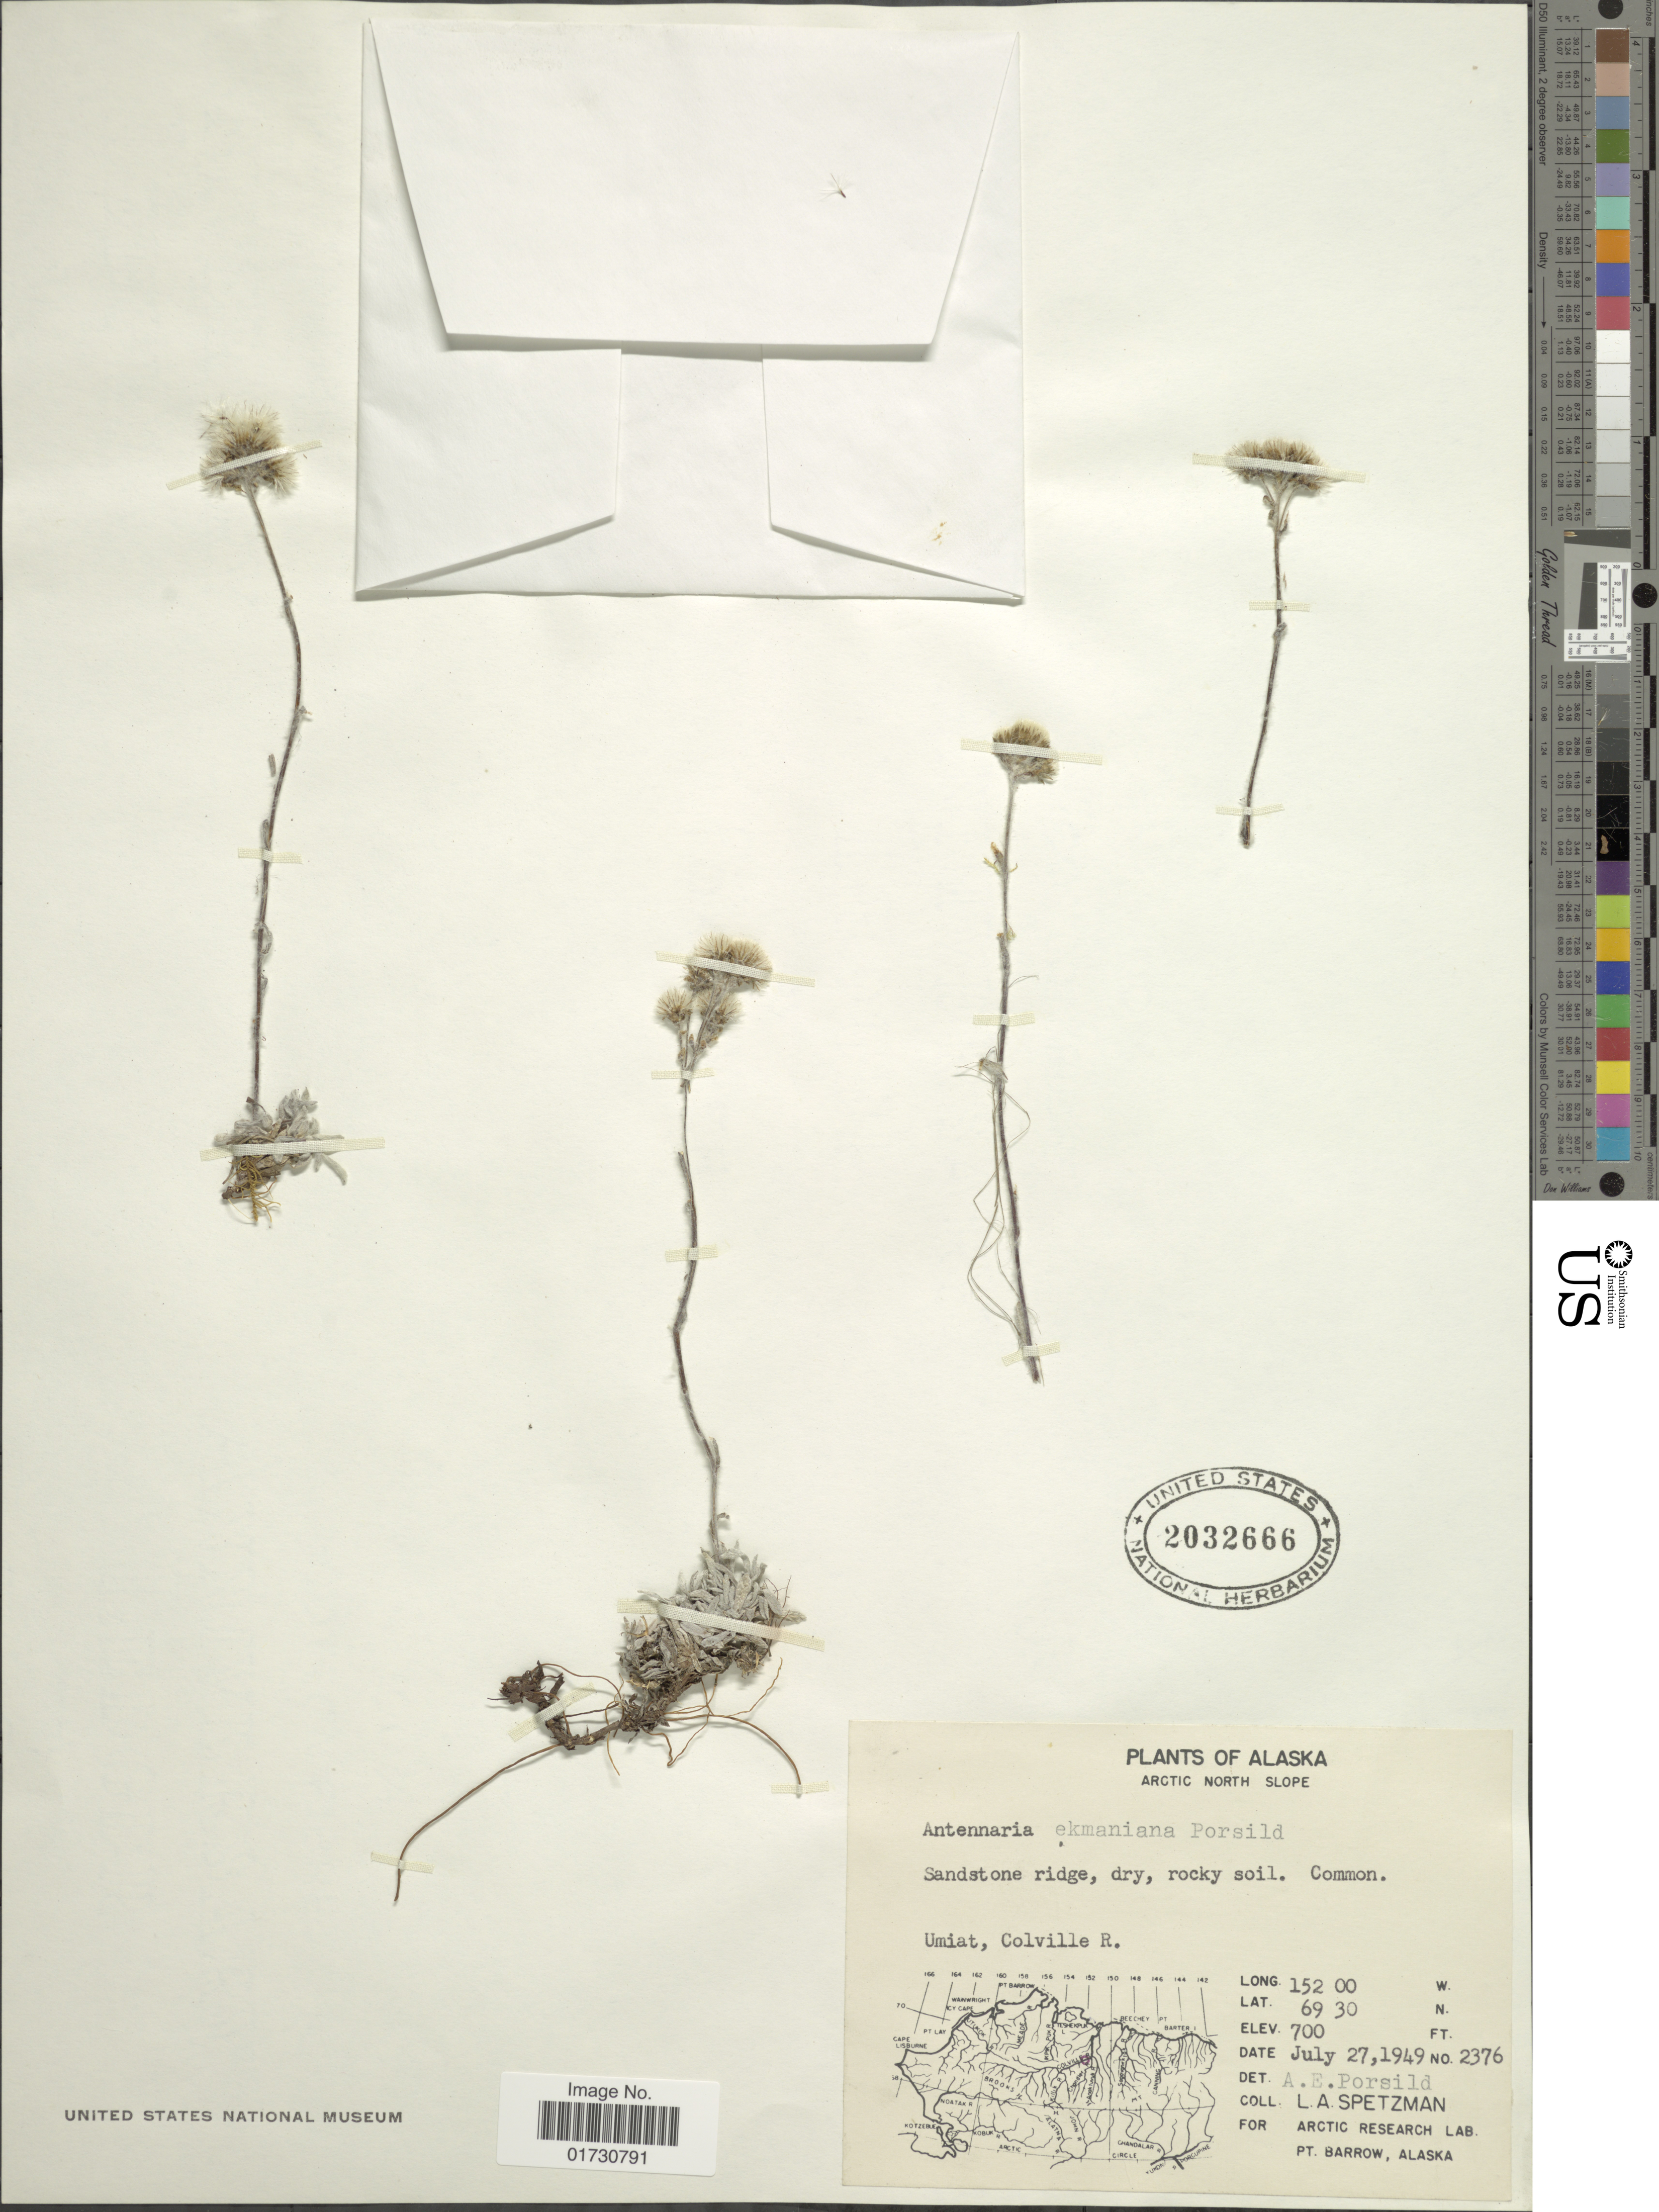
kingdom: Plantae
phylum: Tracheophyta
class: Magnoliopsida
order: Asterales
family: Asteraceae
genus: Antennaria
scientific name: Antennaria ekmaniana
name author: A.E. Porsild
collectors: L. Spetzman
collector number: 2376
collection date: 1949-07-27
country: United States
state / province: Alaska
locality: Arctic North Slope, Umiat, Colville R.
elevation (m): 213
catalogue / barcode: US 2032666